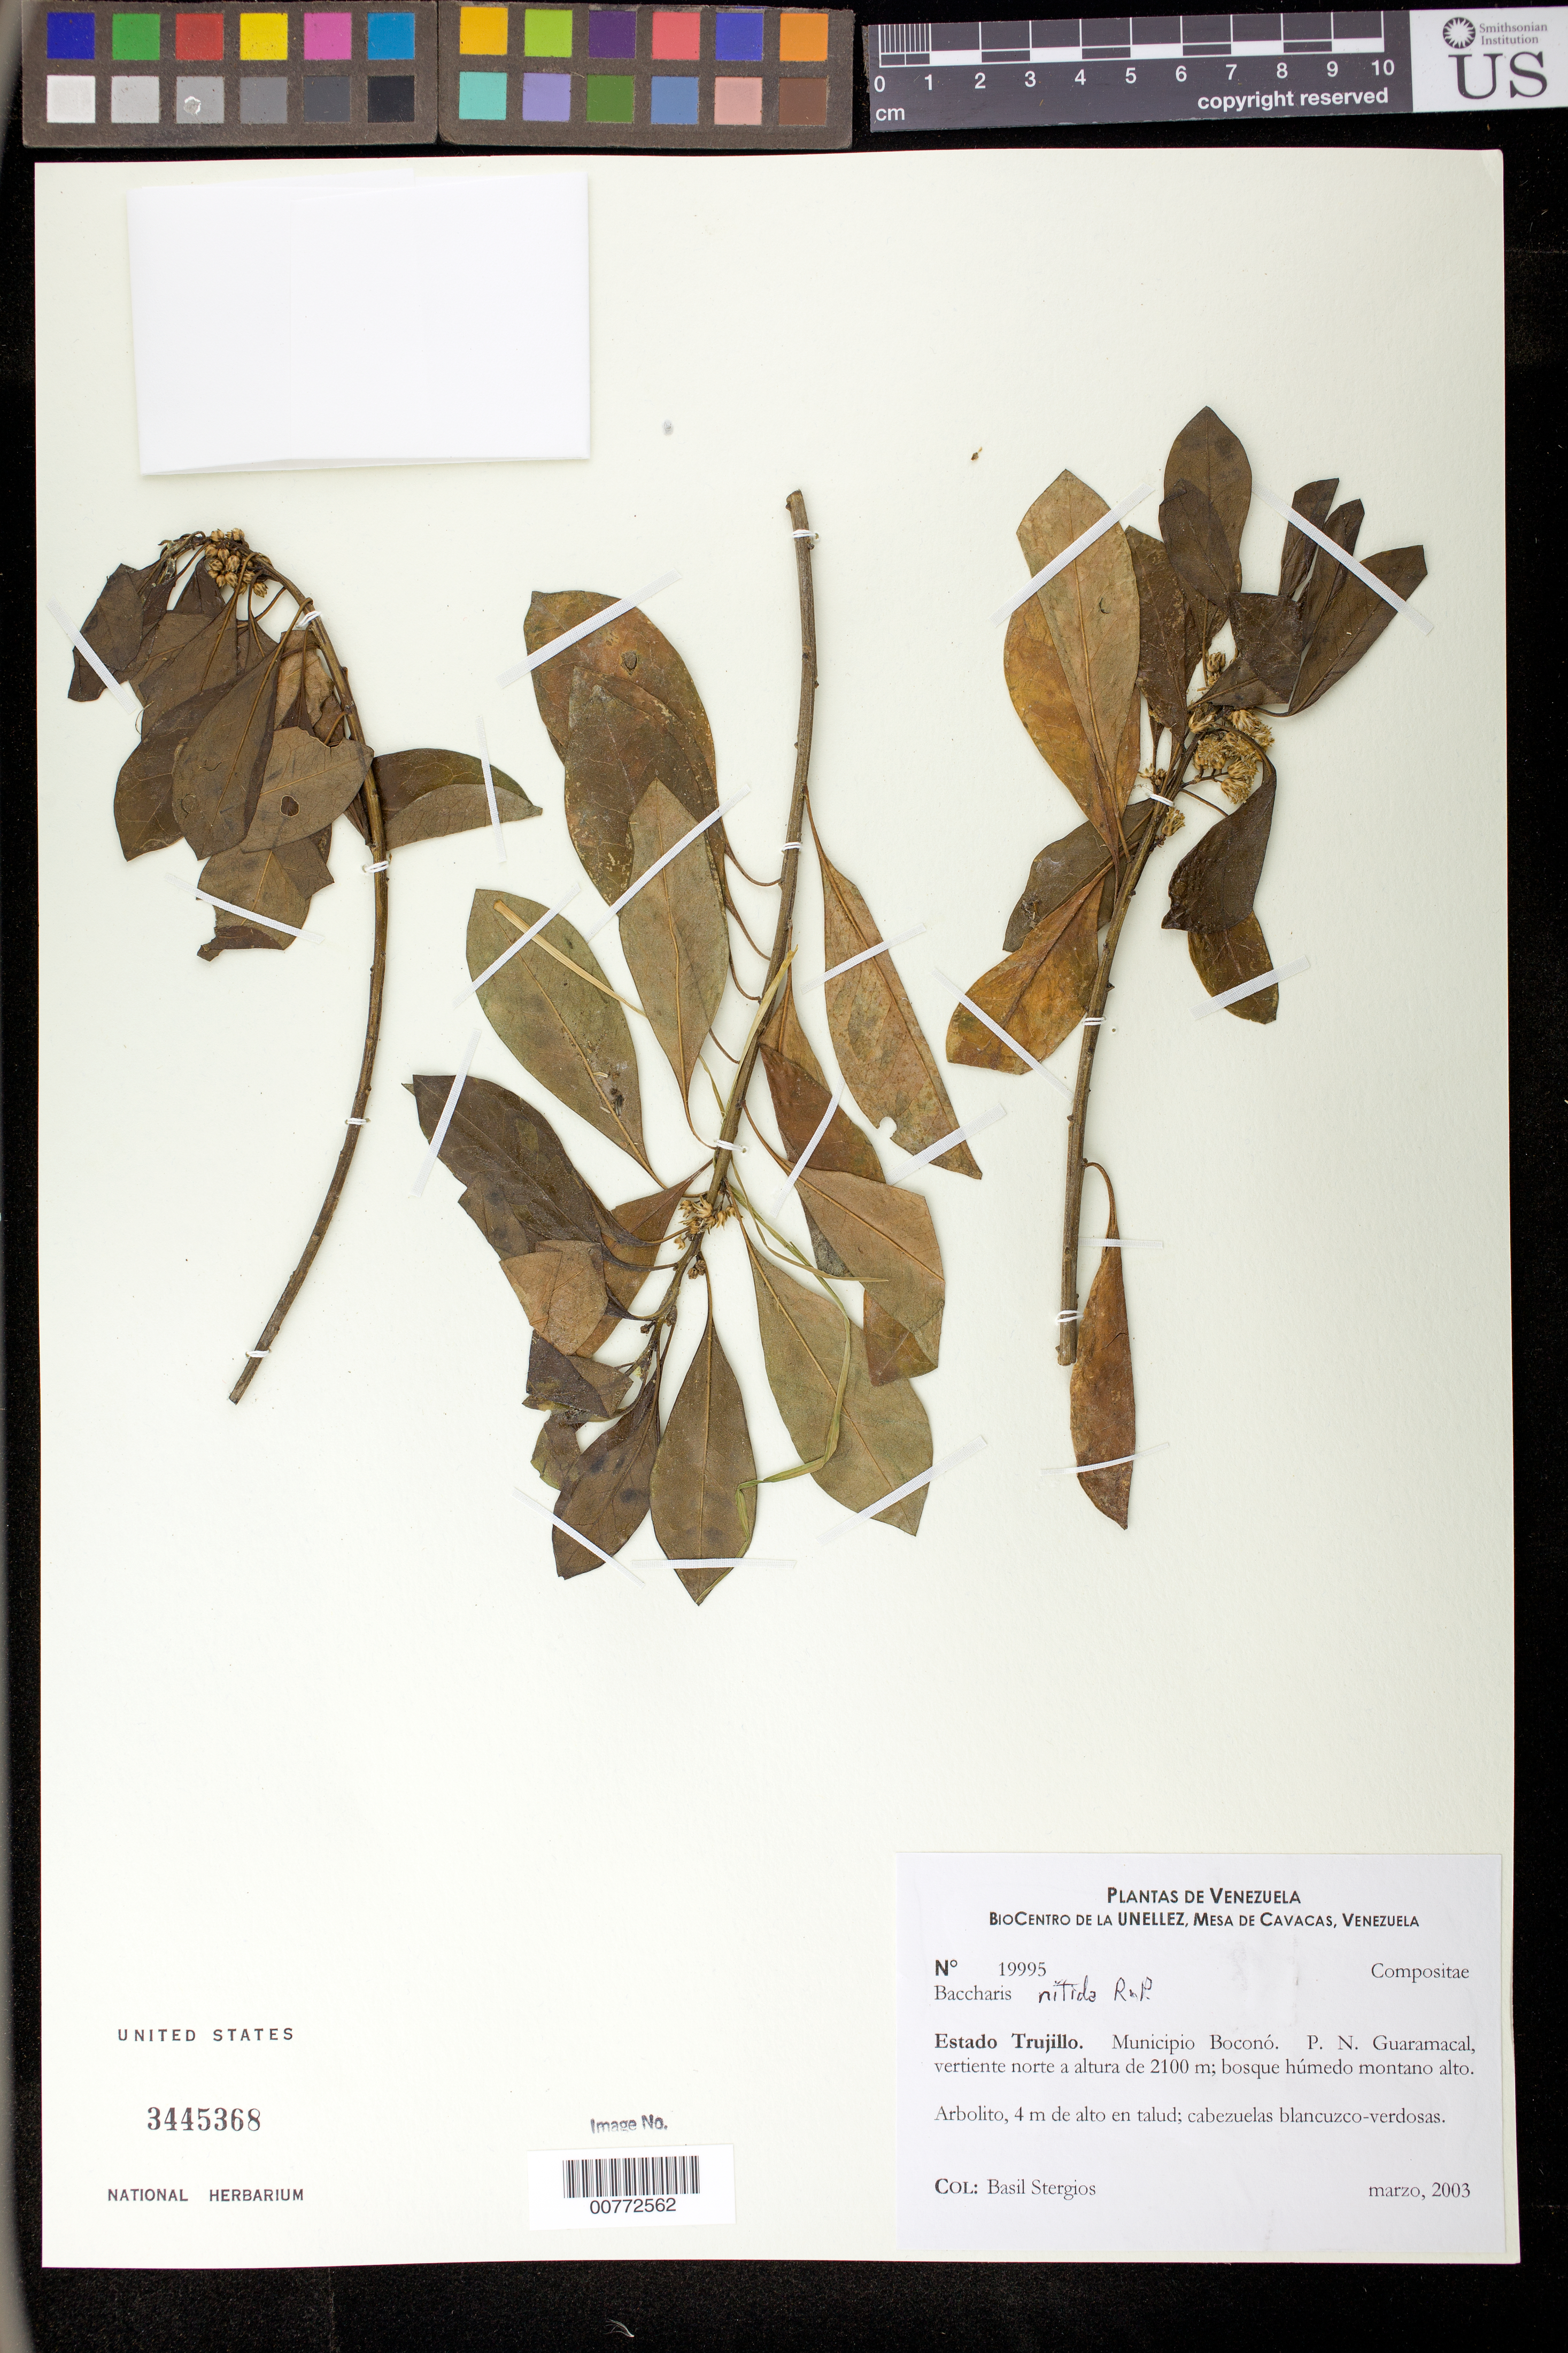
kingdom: Plantae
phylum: Tracheophyta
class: Magnoliopsida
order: Asterales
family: Asteraceae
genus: Baccharis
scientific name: Baccharis nitida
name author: (Ruiz & Pav.) Pers.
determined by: Robinson, Harold E., (US)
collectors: B. G. Stergios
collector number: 19995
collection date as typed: Mar 2003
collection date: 2003-03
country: Venezuela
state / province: Trujillo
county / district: Boconó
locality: Parque Nacional Guaramacal, vertiente N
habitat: Bosque húmedo montano alto.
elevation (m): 2100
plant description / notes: PORT, US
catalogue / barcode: US 3445368